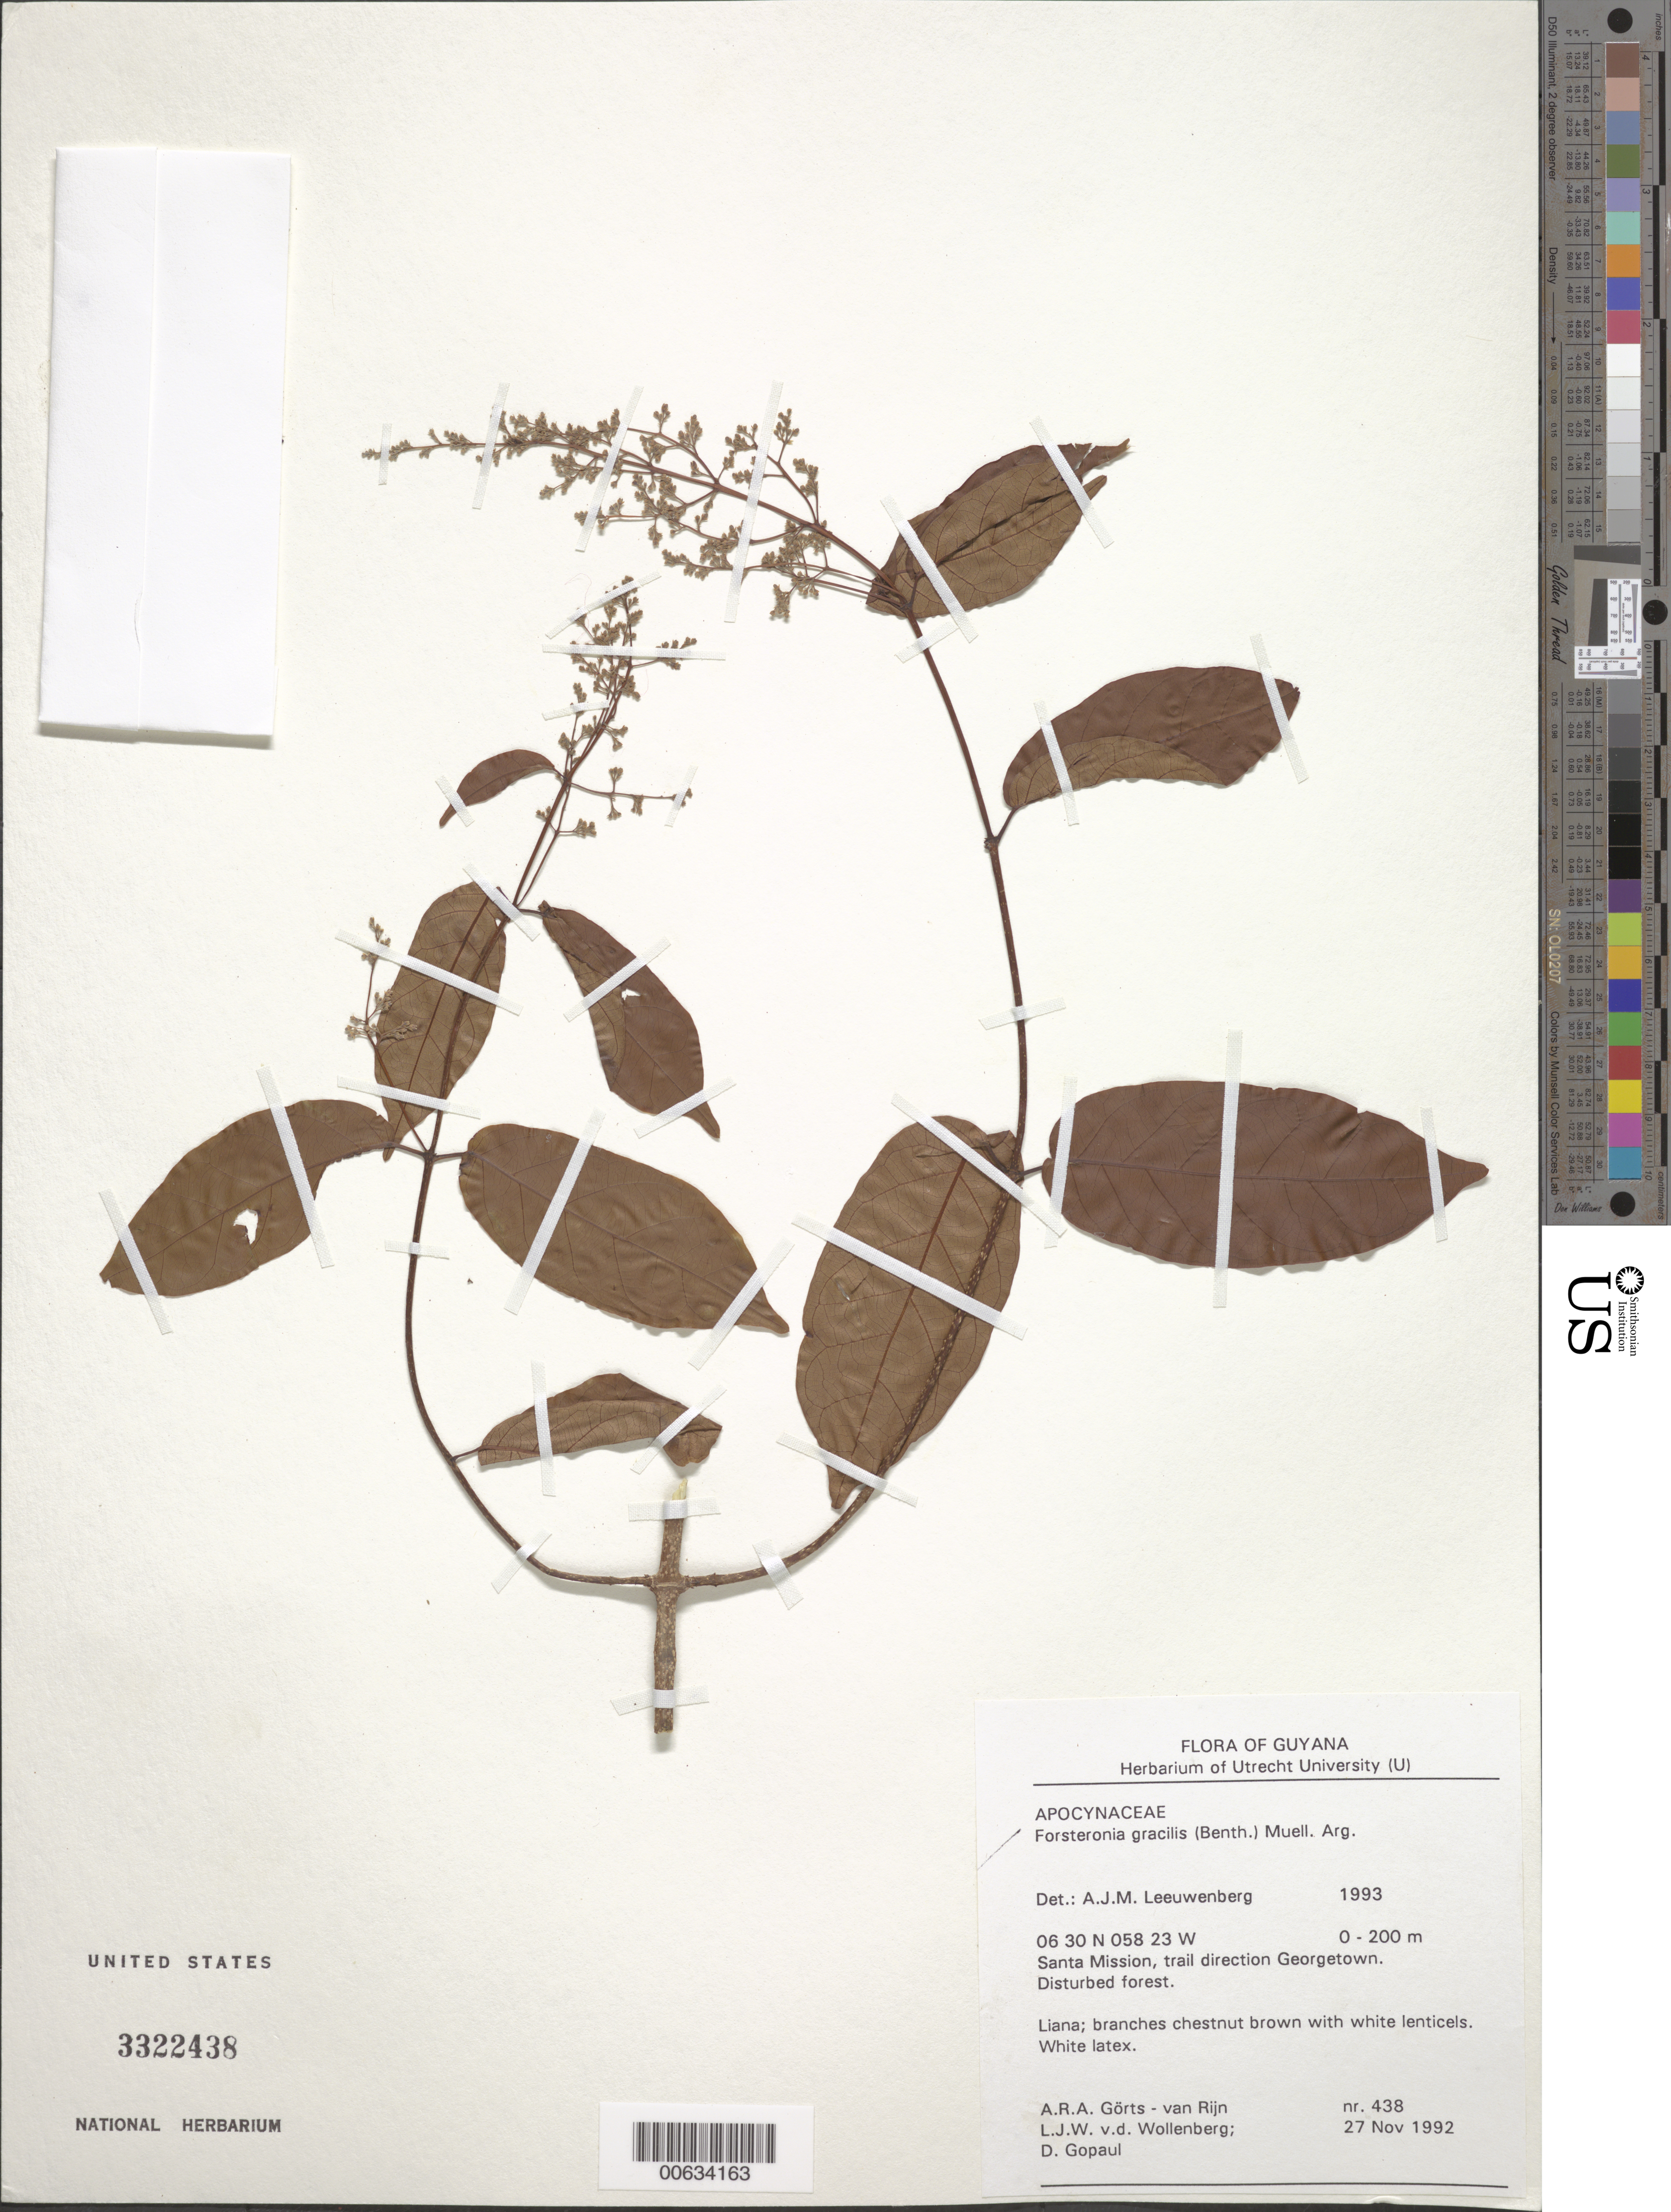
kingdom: Plantae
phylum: Tracheophyta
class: Magnoliopsida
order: Gentianales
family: Apocynaceae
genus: Forsteronia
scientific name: Forsteronia gracilis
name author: (Benth.) Müll. Arg.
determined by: Leeuwenberg, A. J. M.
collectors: A. .R. A. Görts-van Rijn, J. Brandbyge, L. van der Wollenberg & D. Gopaul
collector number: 438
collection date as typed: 27-Nov-92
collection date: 1992-11-27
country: Guyana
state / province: Demerara-Mahaica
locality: Santa Mission, trail toward Georgetown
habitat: Disturbed forest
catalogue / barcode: US 3322438